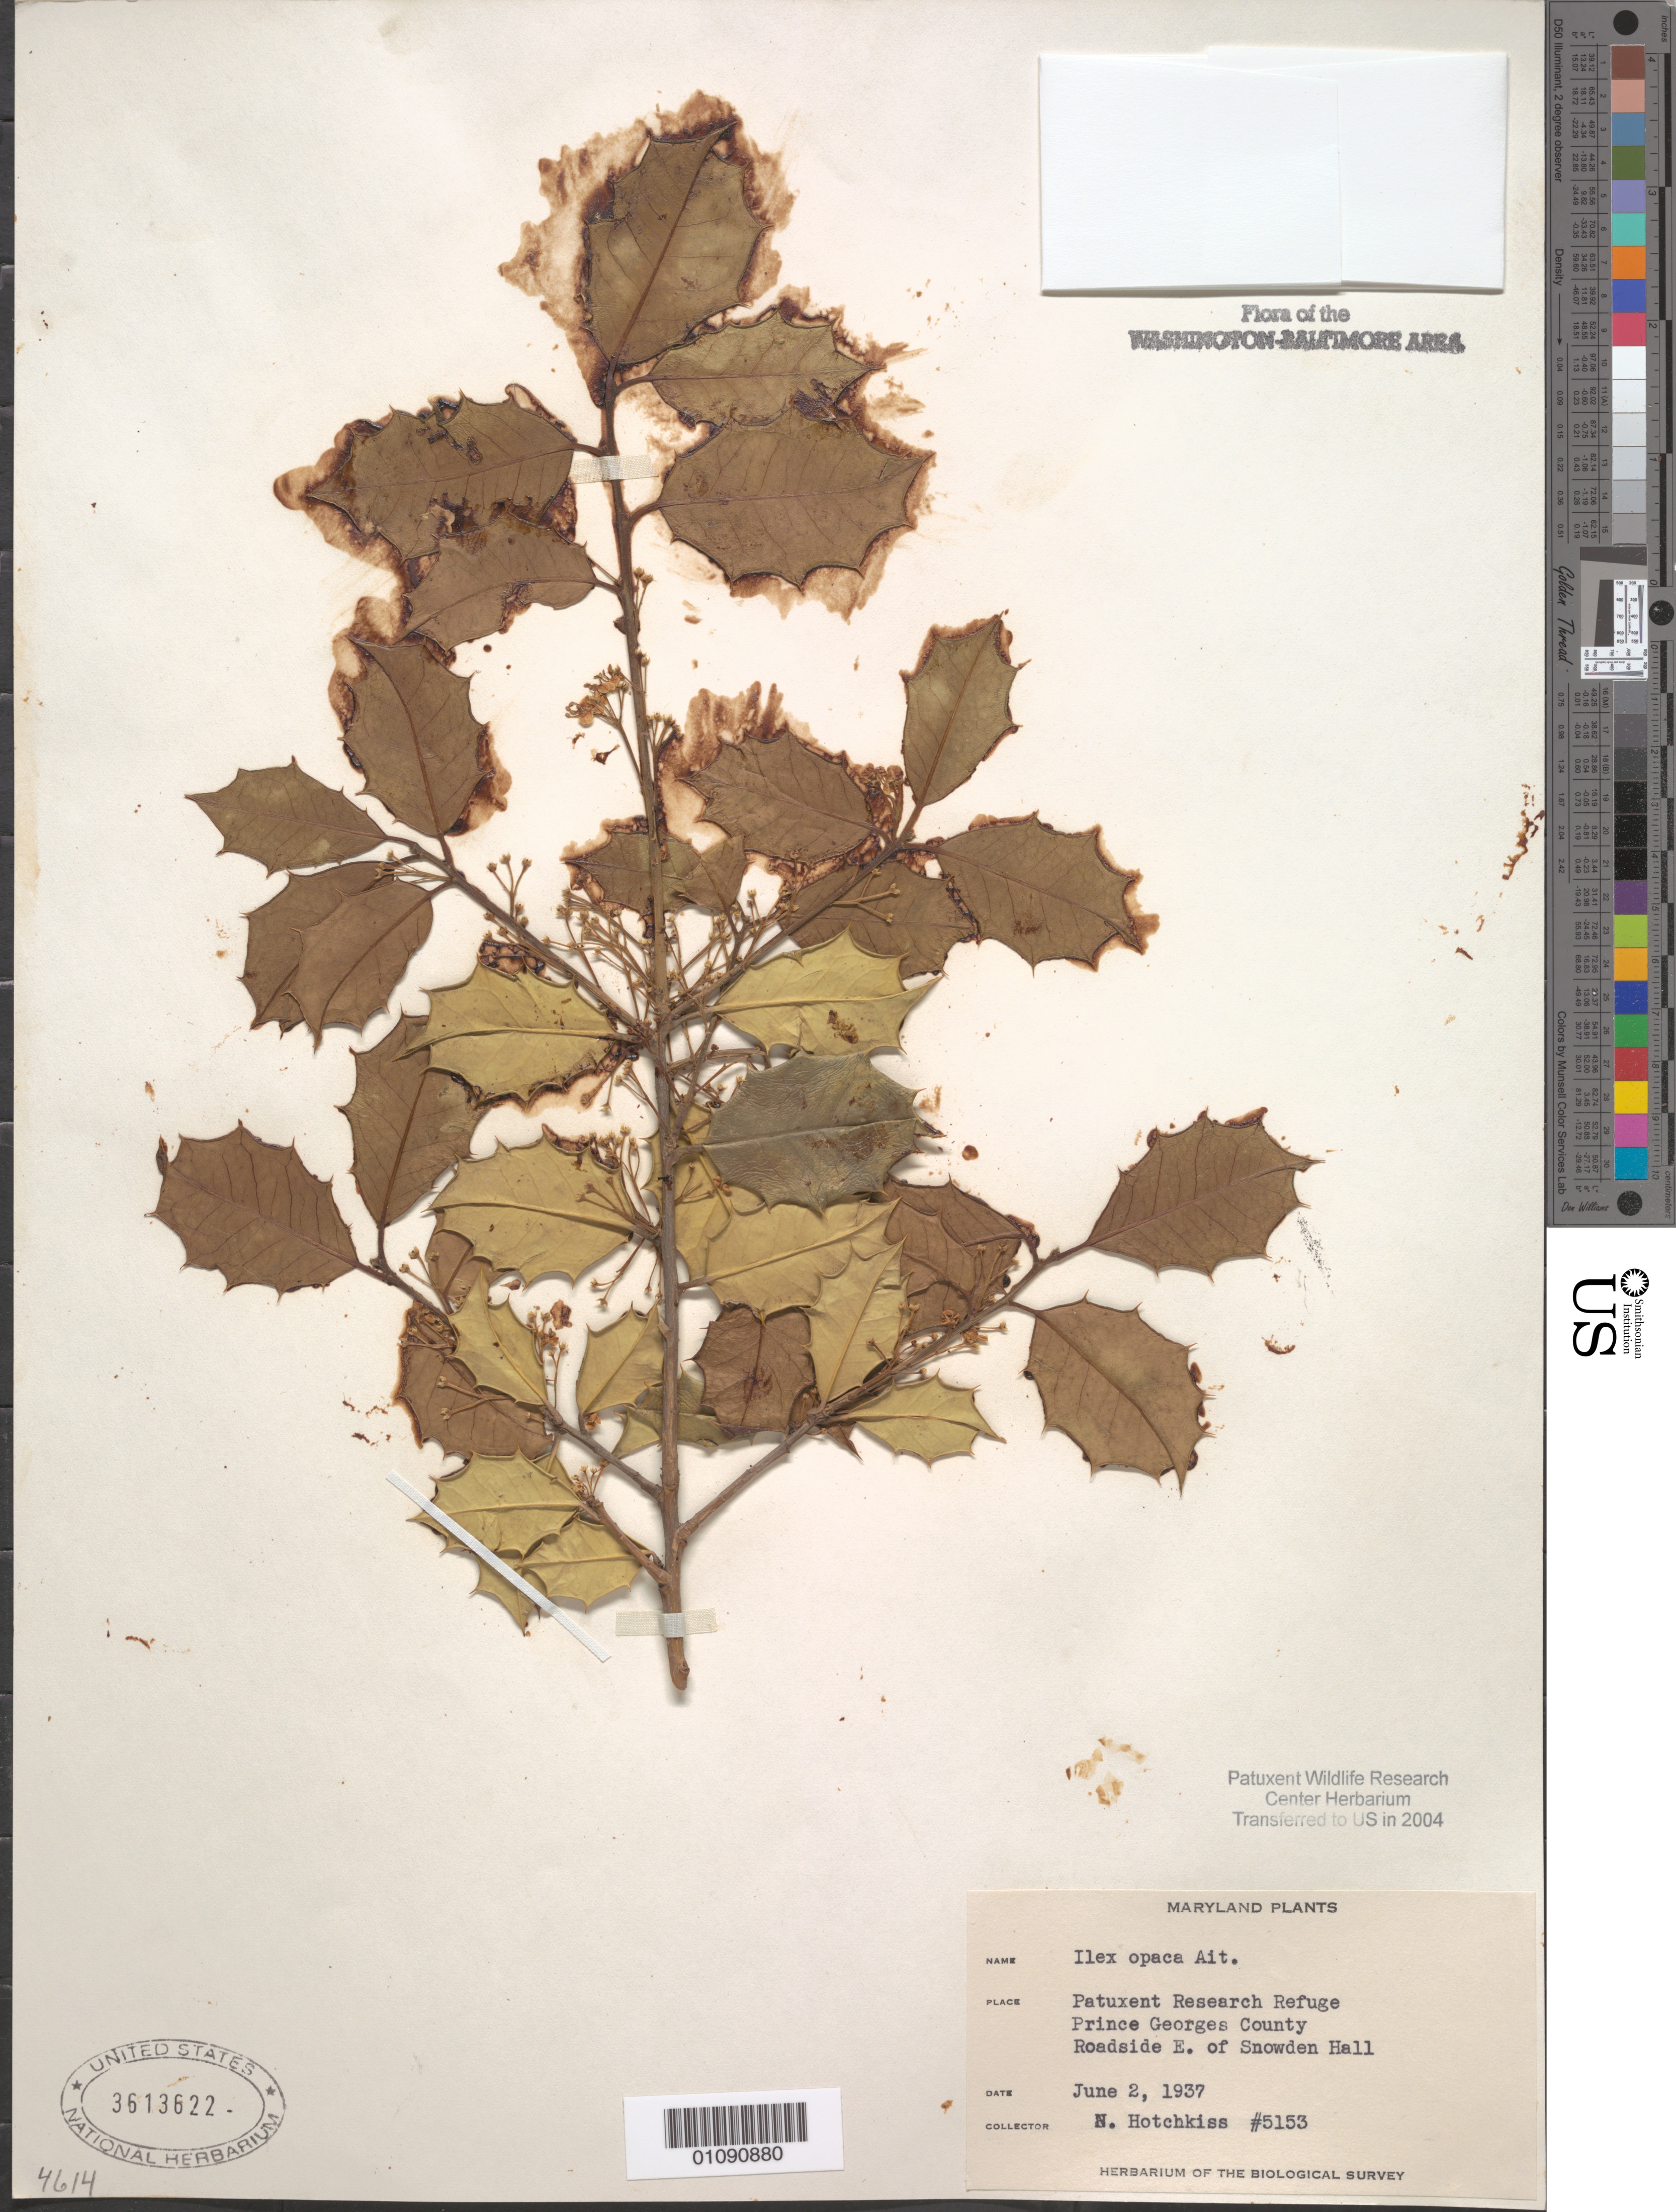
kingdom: Plantae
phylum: Tracheophyta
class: Magnoliopsida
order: Aquifoliales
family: Aquifoliaceae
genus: Ilex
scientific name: Ilex opaca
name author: Aiton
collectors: N. Hotchkiss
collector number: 5153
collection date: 1937-06-02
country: United States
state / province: Maryland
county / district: Prince George's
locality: Patuxent Wildlife Refuge, E. of Snowden Hall.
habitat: Roadside.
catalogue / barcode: US 3613622